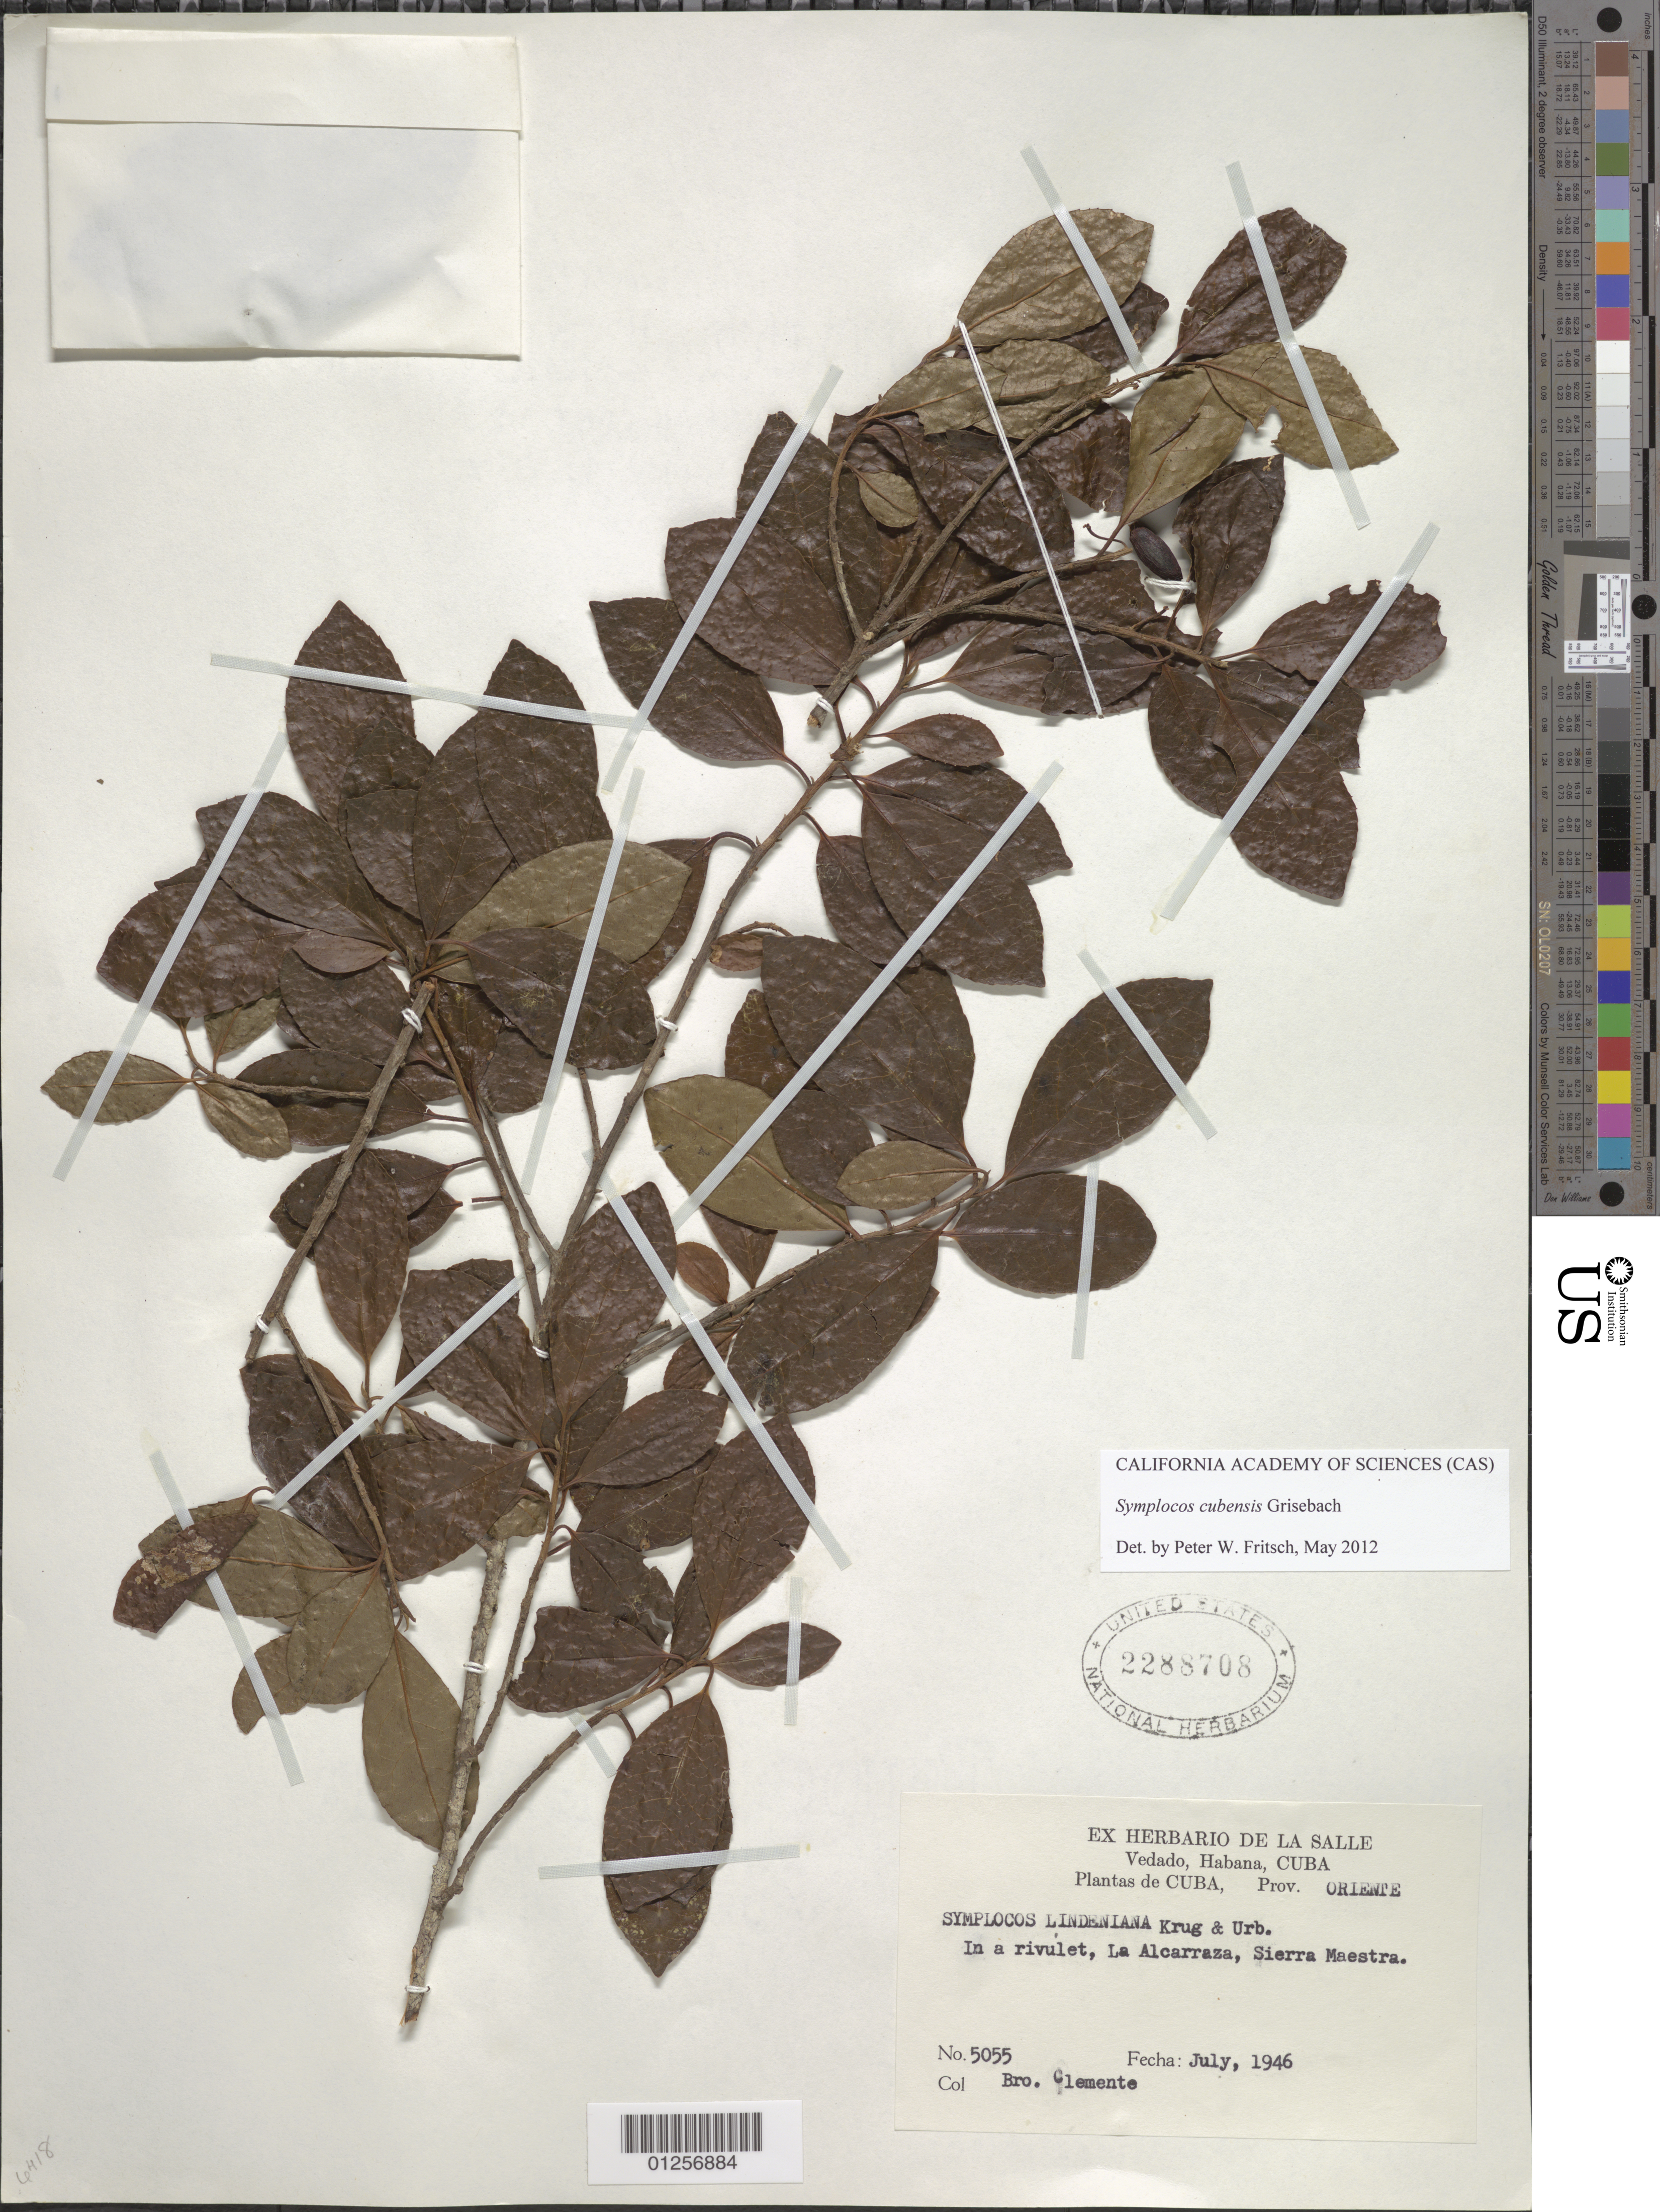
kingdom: Plantae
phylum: Tracheophyta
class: Magnoliopsida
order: Ericales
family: Symplocaceae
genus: Symplocos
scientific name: Symplocos cubensis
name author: Griseb.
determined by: Fritsch, Peter W.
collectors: A. Clément Téteau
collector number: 5055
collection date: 1946-07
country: Cuba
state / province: Santiago de Cuba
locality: Prov. Oriente, La Alcarraza, Sierra Maestra.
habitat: In a rivulet.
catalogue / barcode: US 2288708